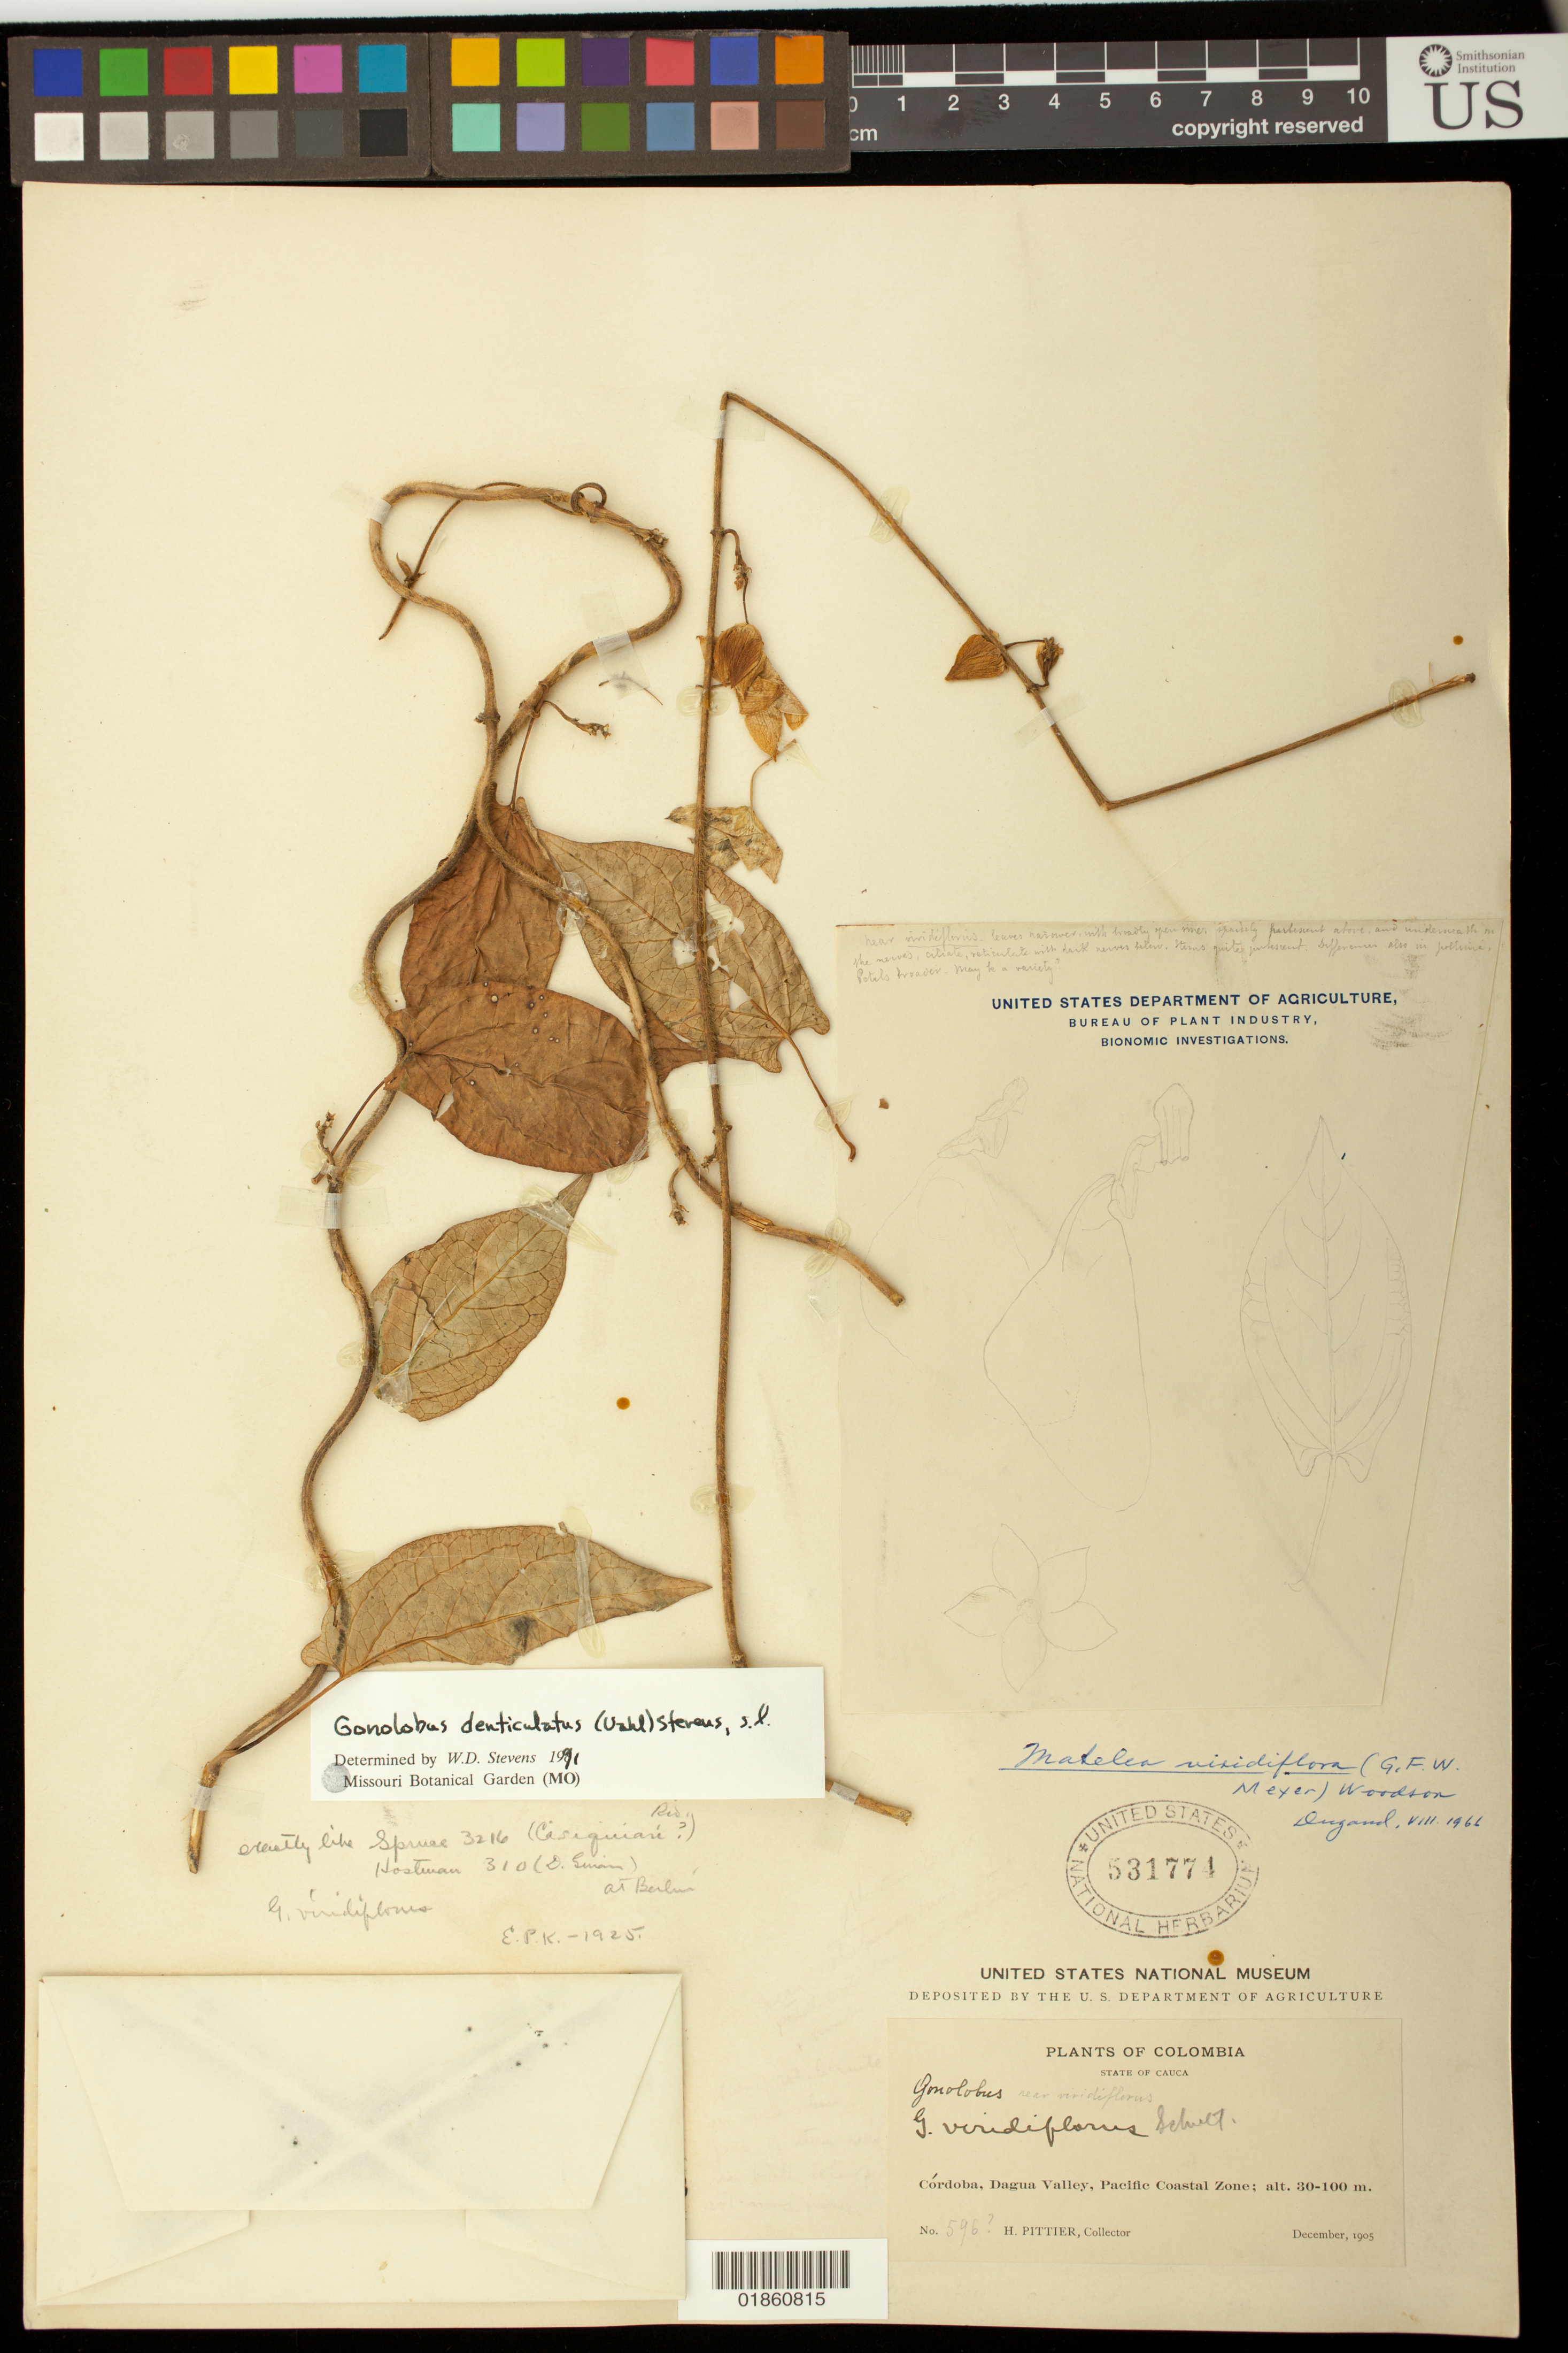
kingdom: Plantae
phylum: Tracheophyta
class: Magnoliopsida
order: Gentianales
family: Apocynaceae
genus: Gonolobus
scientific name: Gonolobus denticulatus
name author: (Vahl) W.D. Stevens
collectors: H. F. Pittier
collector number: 596?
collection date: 1905-12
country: Colombia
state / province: Cauca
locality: Córdoba, Dagua Valley, Pacific Coastal Zone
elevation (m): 30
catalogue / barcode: US 531771